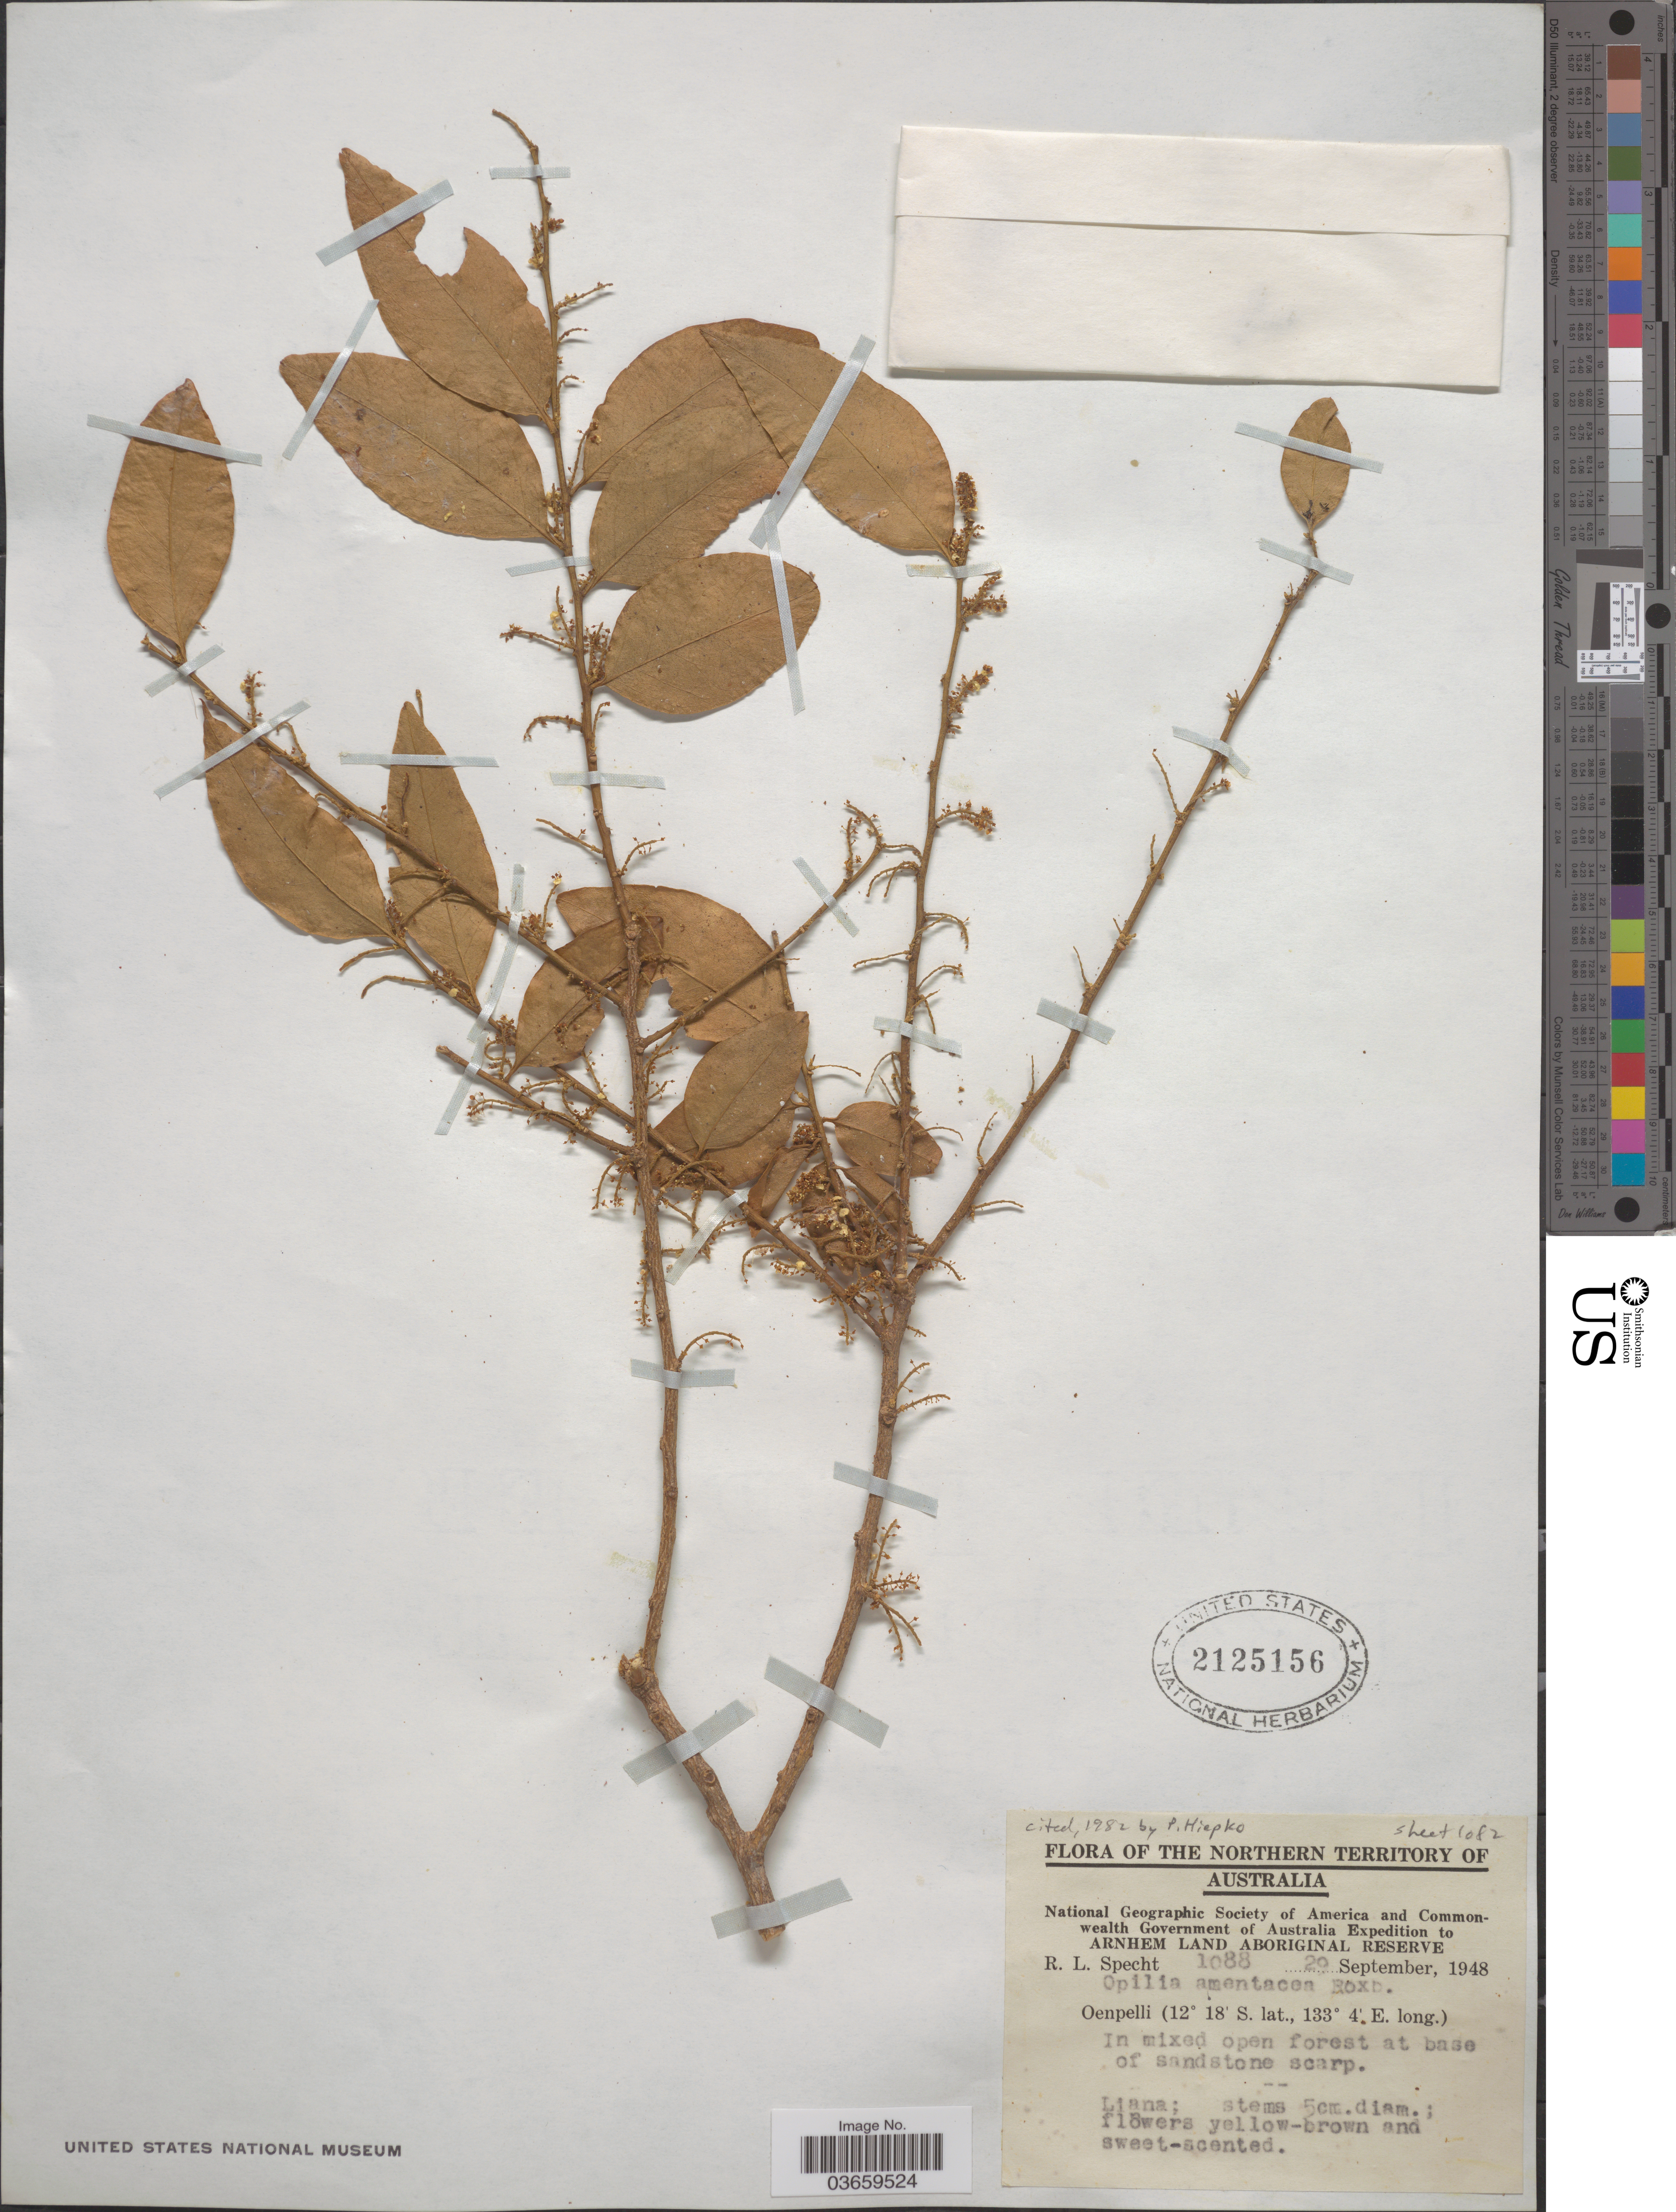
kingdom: Plantae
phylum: Tracheophyta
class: Magnoliopsida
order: Santalales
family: Opiliaceae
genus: Opilia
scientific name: Opilia amentacea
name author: Roxb.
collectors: R. L. Specht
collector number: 1088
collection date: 1948-09-20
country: Australia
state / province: Northern Territory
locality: Arnhem Land Aboriginal Reserve. Oenpelli.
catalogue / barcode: US 2125156